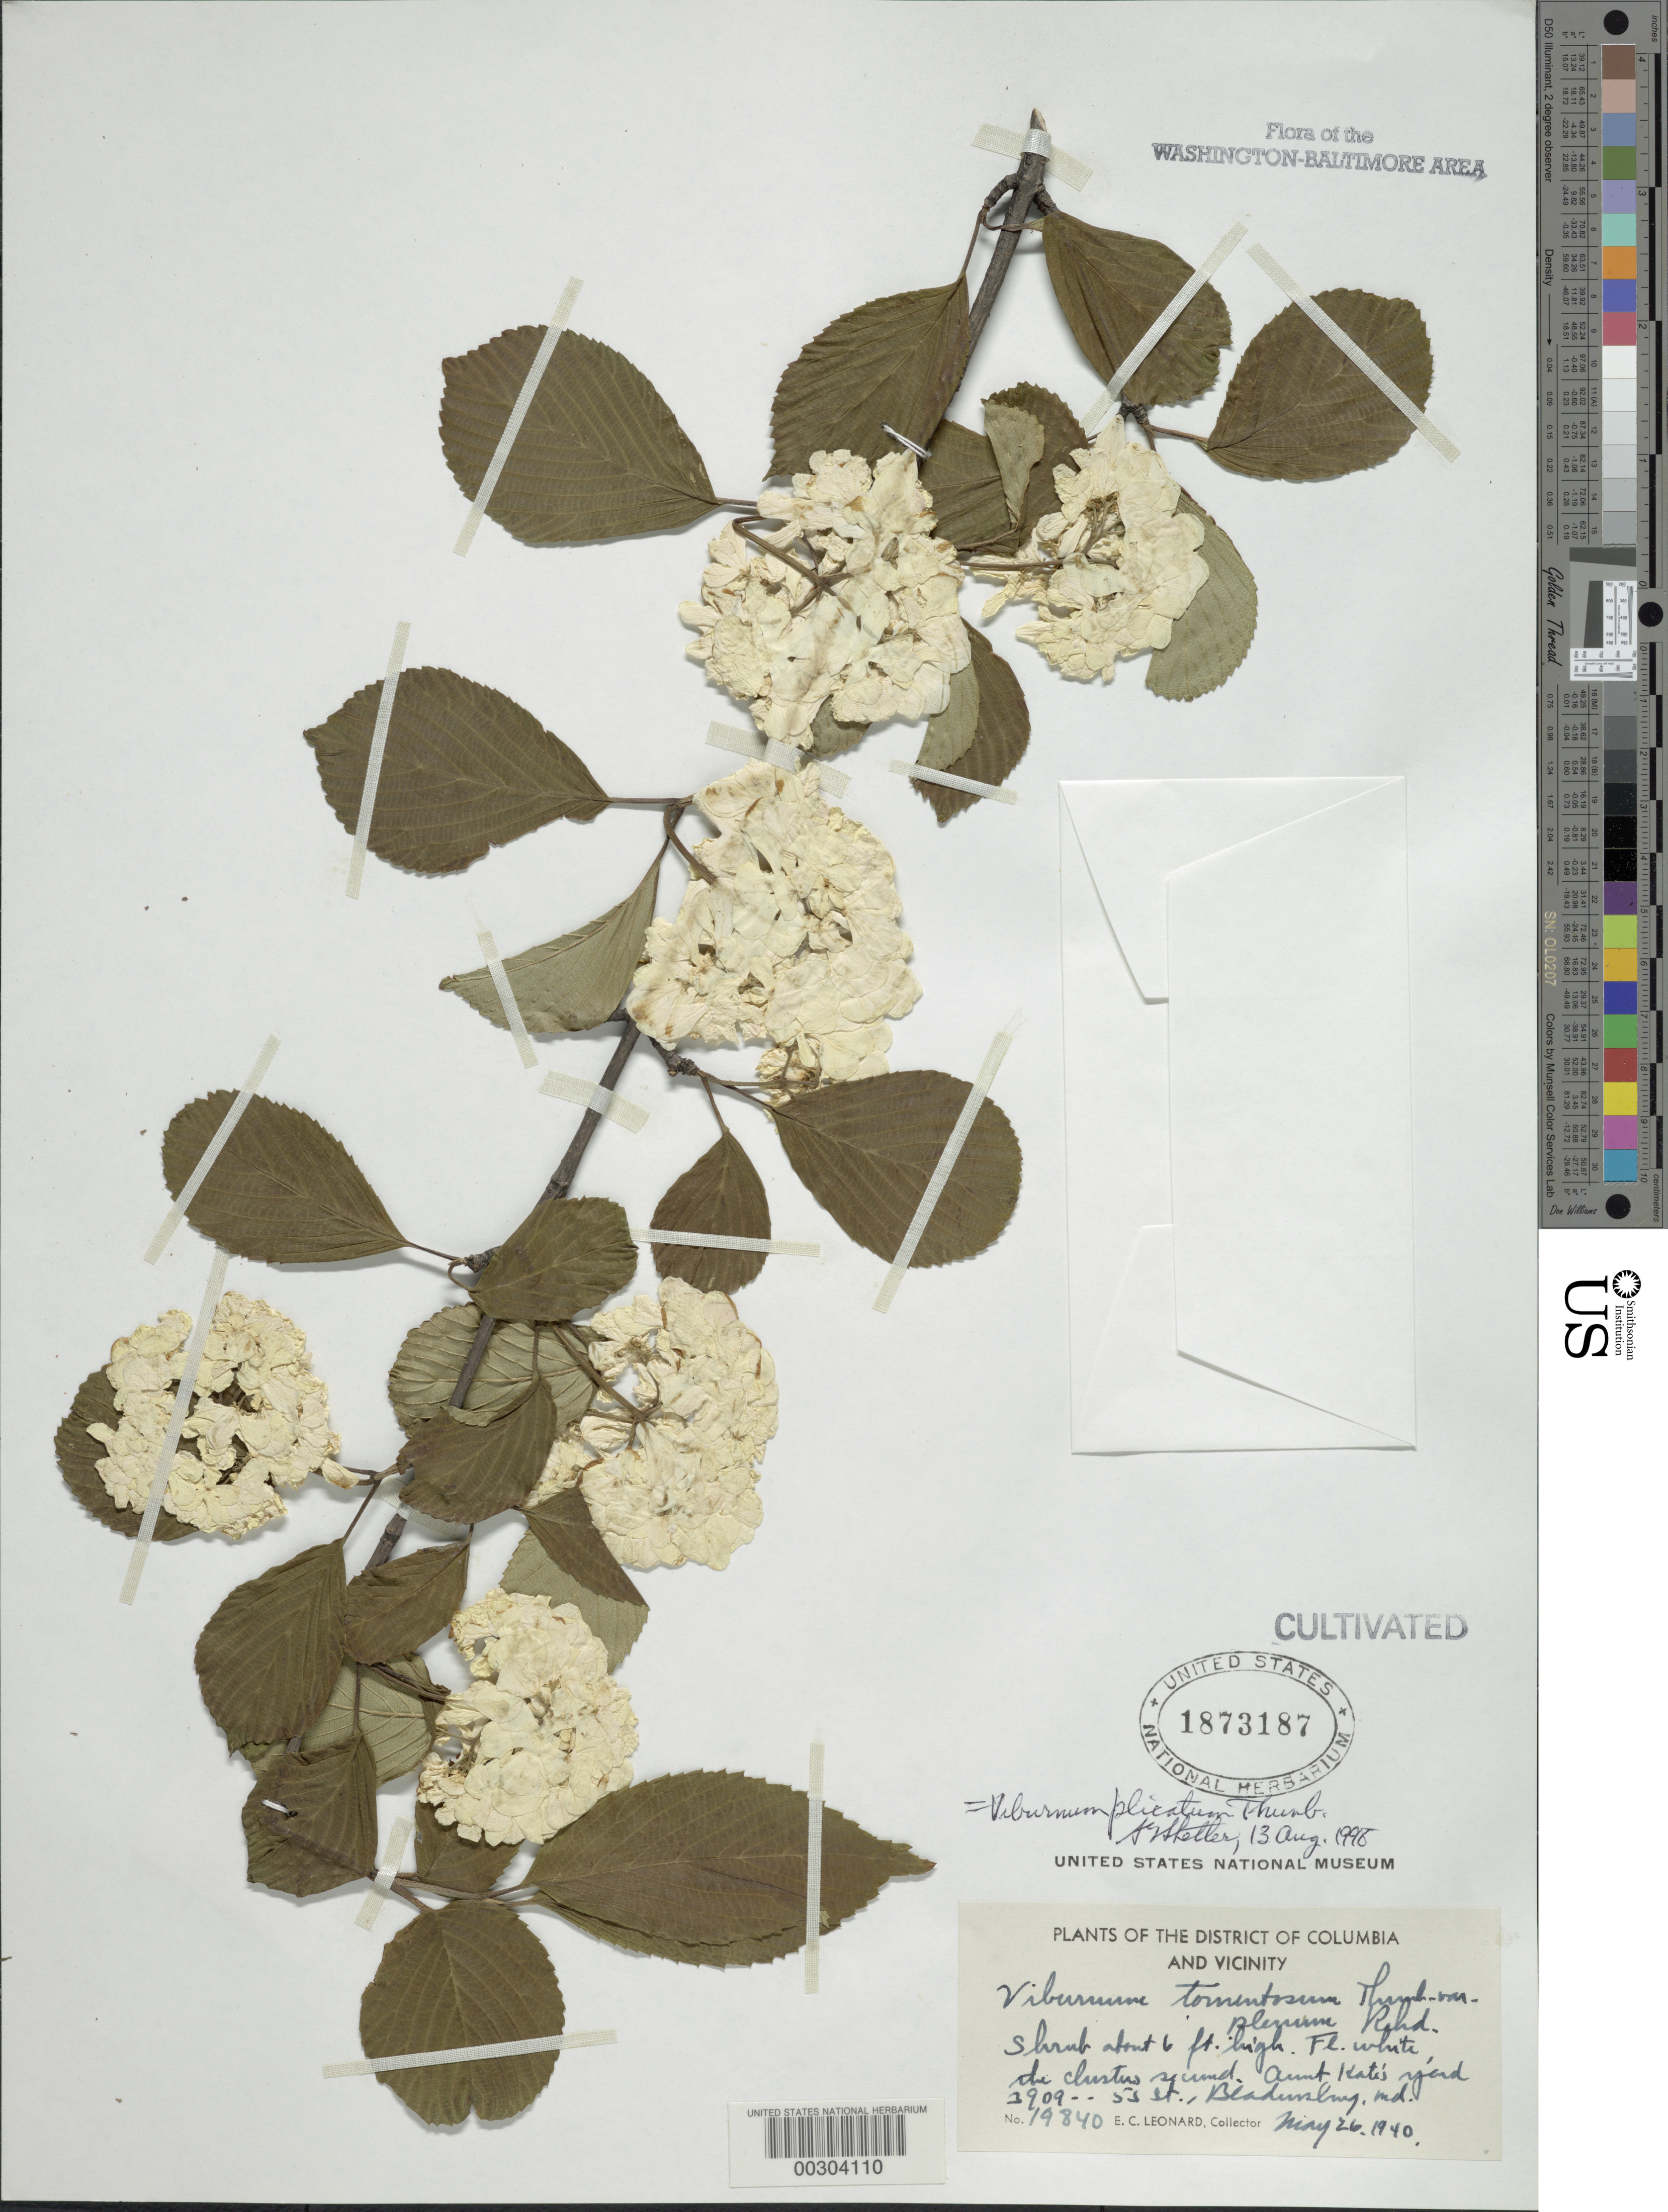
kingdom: Plantae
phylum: Tracheophyta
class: Magnoliopsida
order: Dipsacales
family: Viburnaceae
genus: Viburnum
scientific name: Viburnum plicatum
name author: Thunb.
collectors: E. C. Leonard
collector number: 19840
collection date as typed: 26 May 1940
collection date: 1940-05-26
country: United States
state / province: Maryland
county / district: Prince George's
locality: Bladensburg, 3909 53 St, Aunt Kate's yard woodside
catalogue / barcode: US 1873187